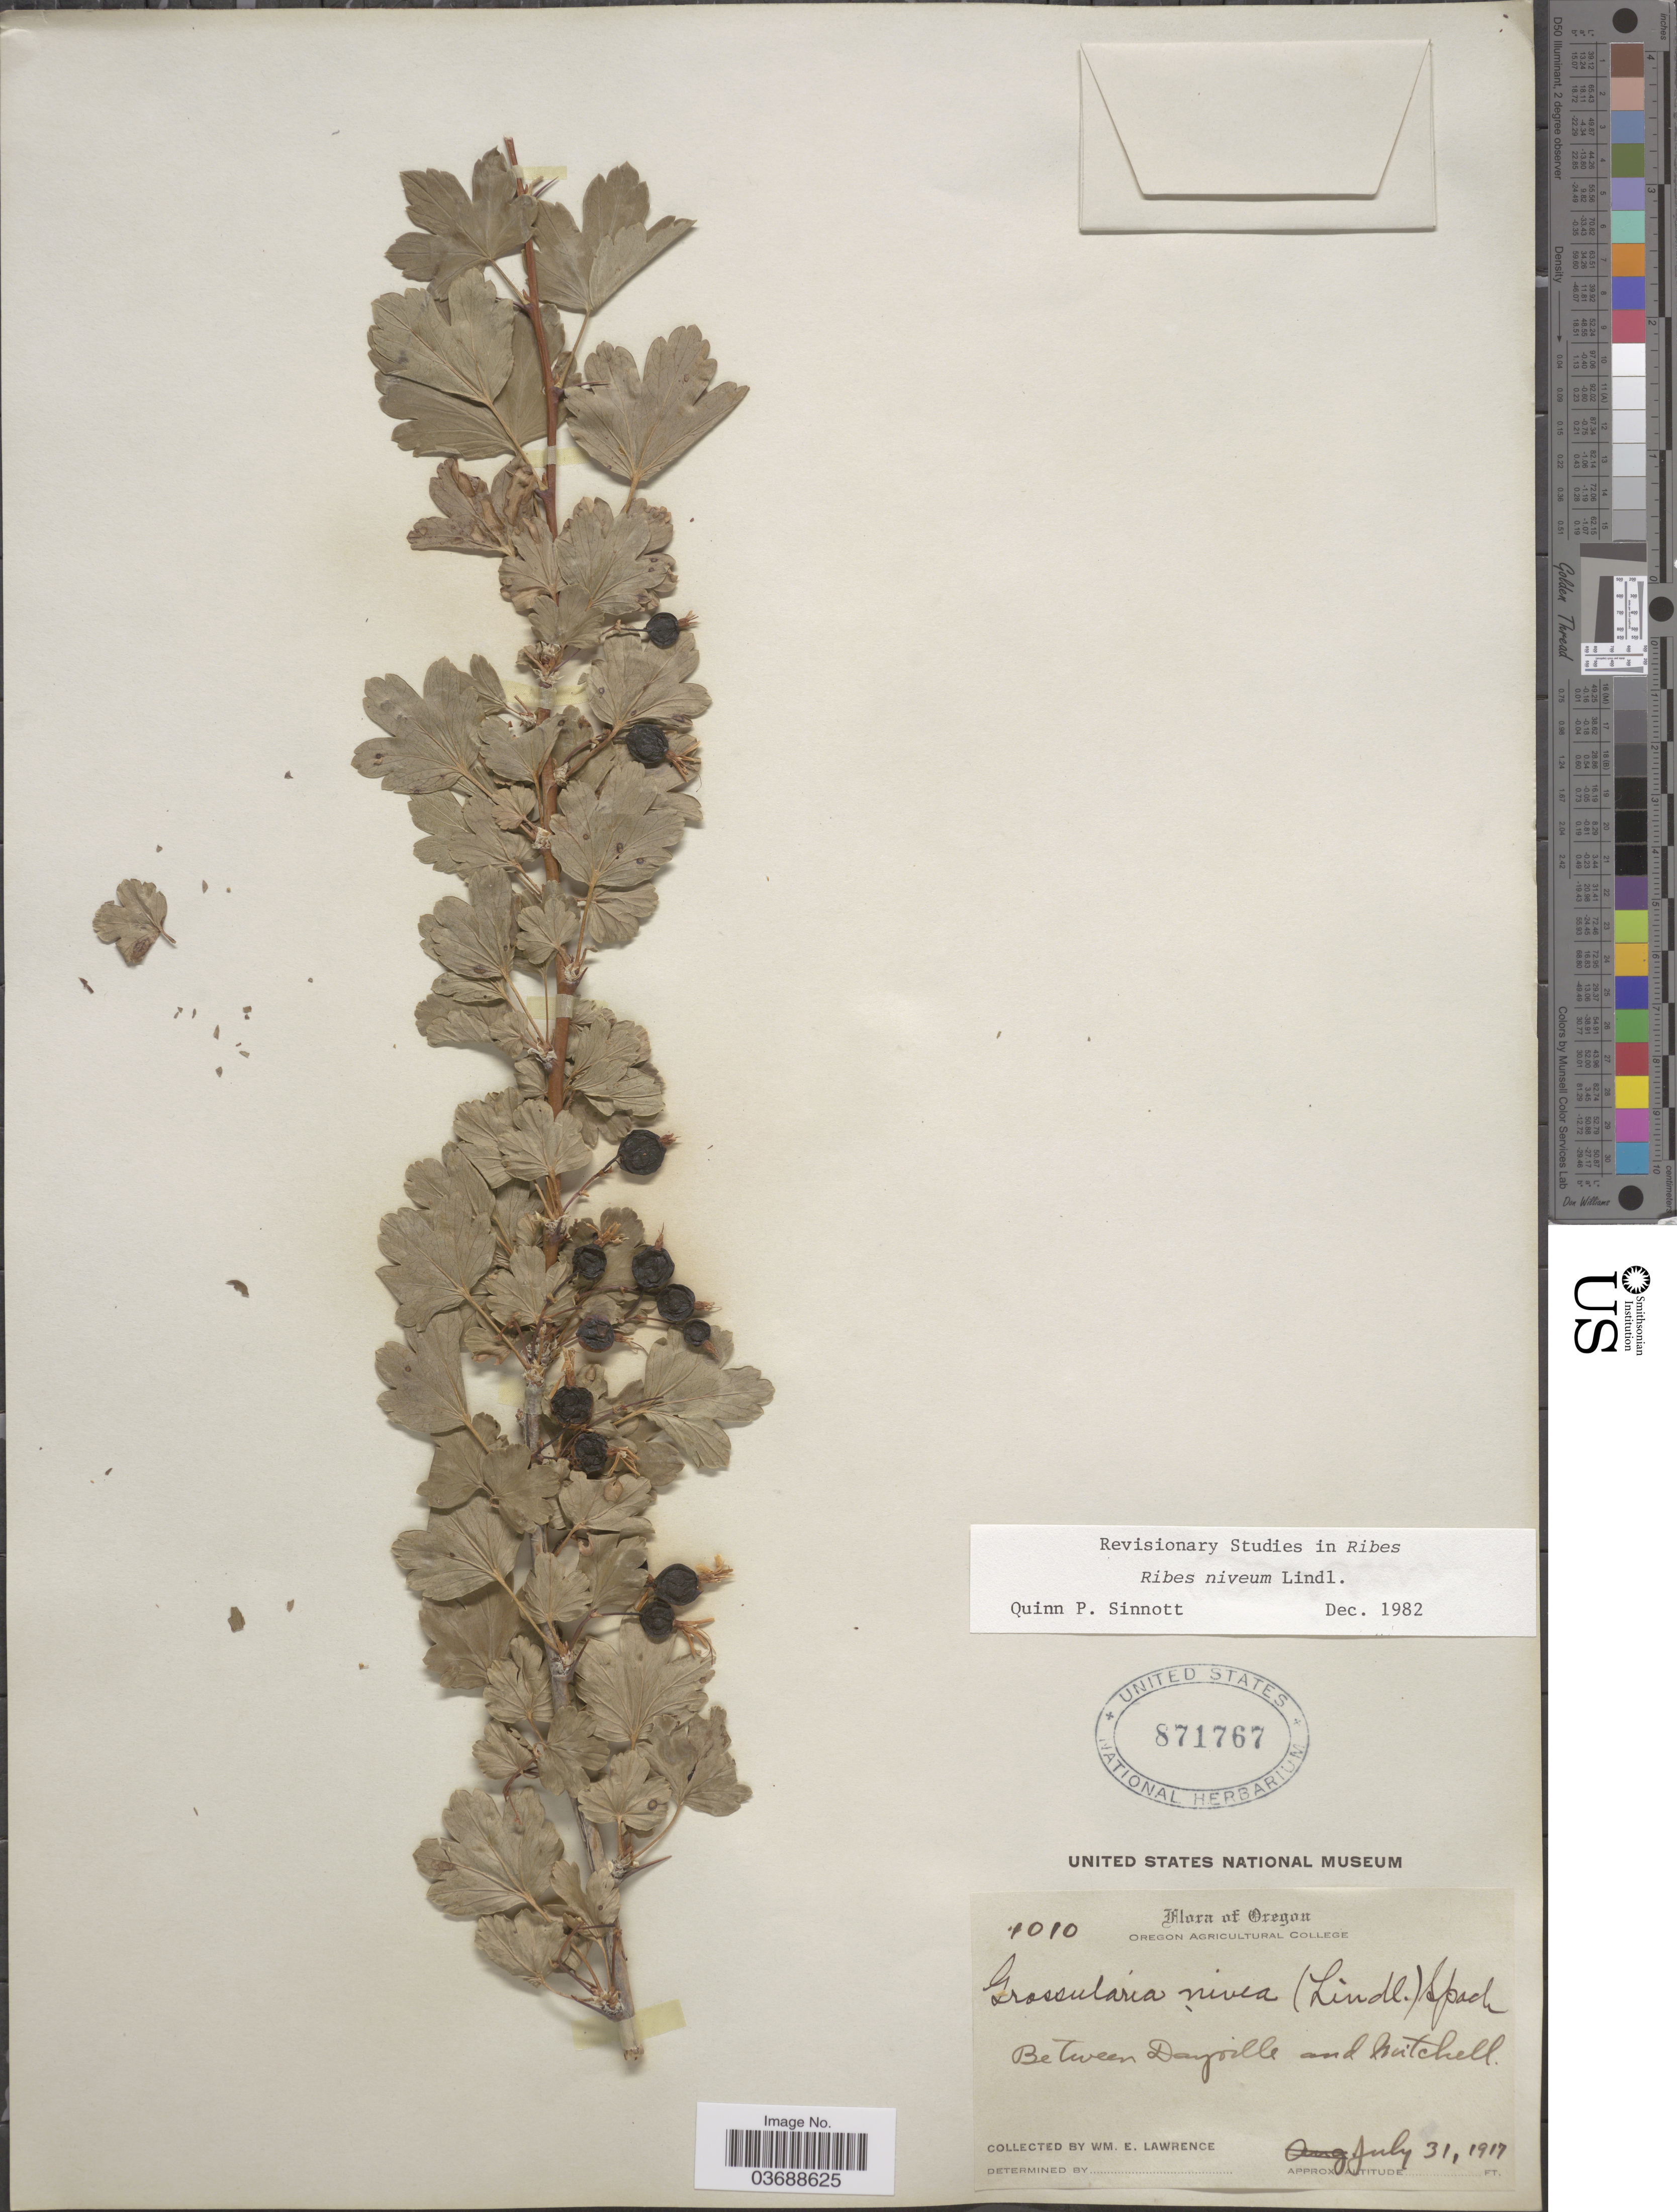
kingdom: Plantae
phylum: Tracheophyta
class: Magnoliopsida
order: Saxifragales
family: Grossulariaceae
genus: Ribes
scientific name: Ribes niveum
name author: Lindl.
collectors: W. Lawrence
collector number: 4010*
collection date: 1917-07-31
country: United States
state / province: Oregon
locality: Between Dayville and Mitchell.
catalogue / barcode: US 871767